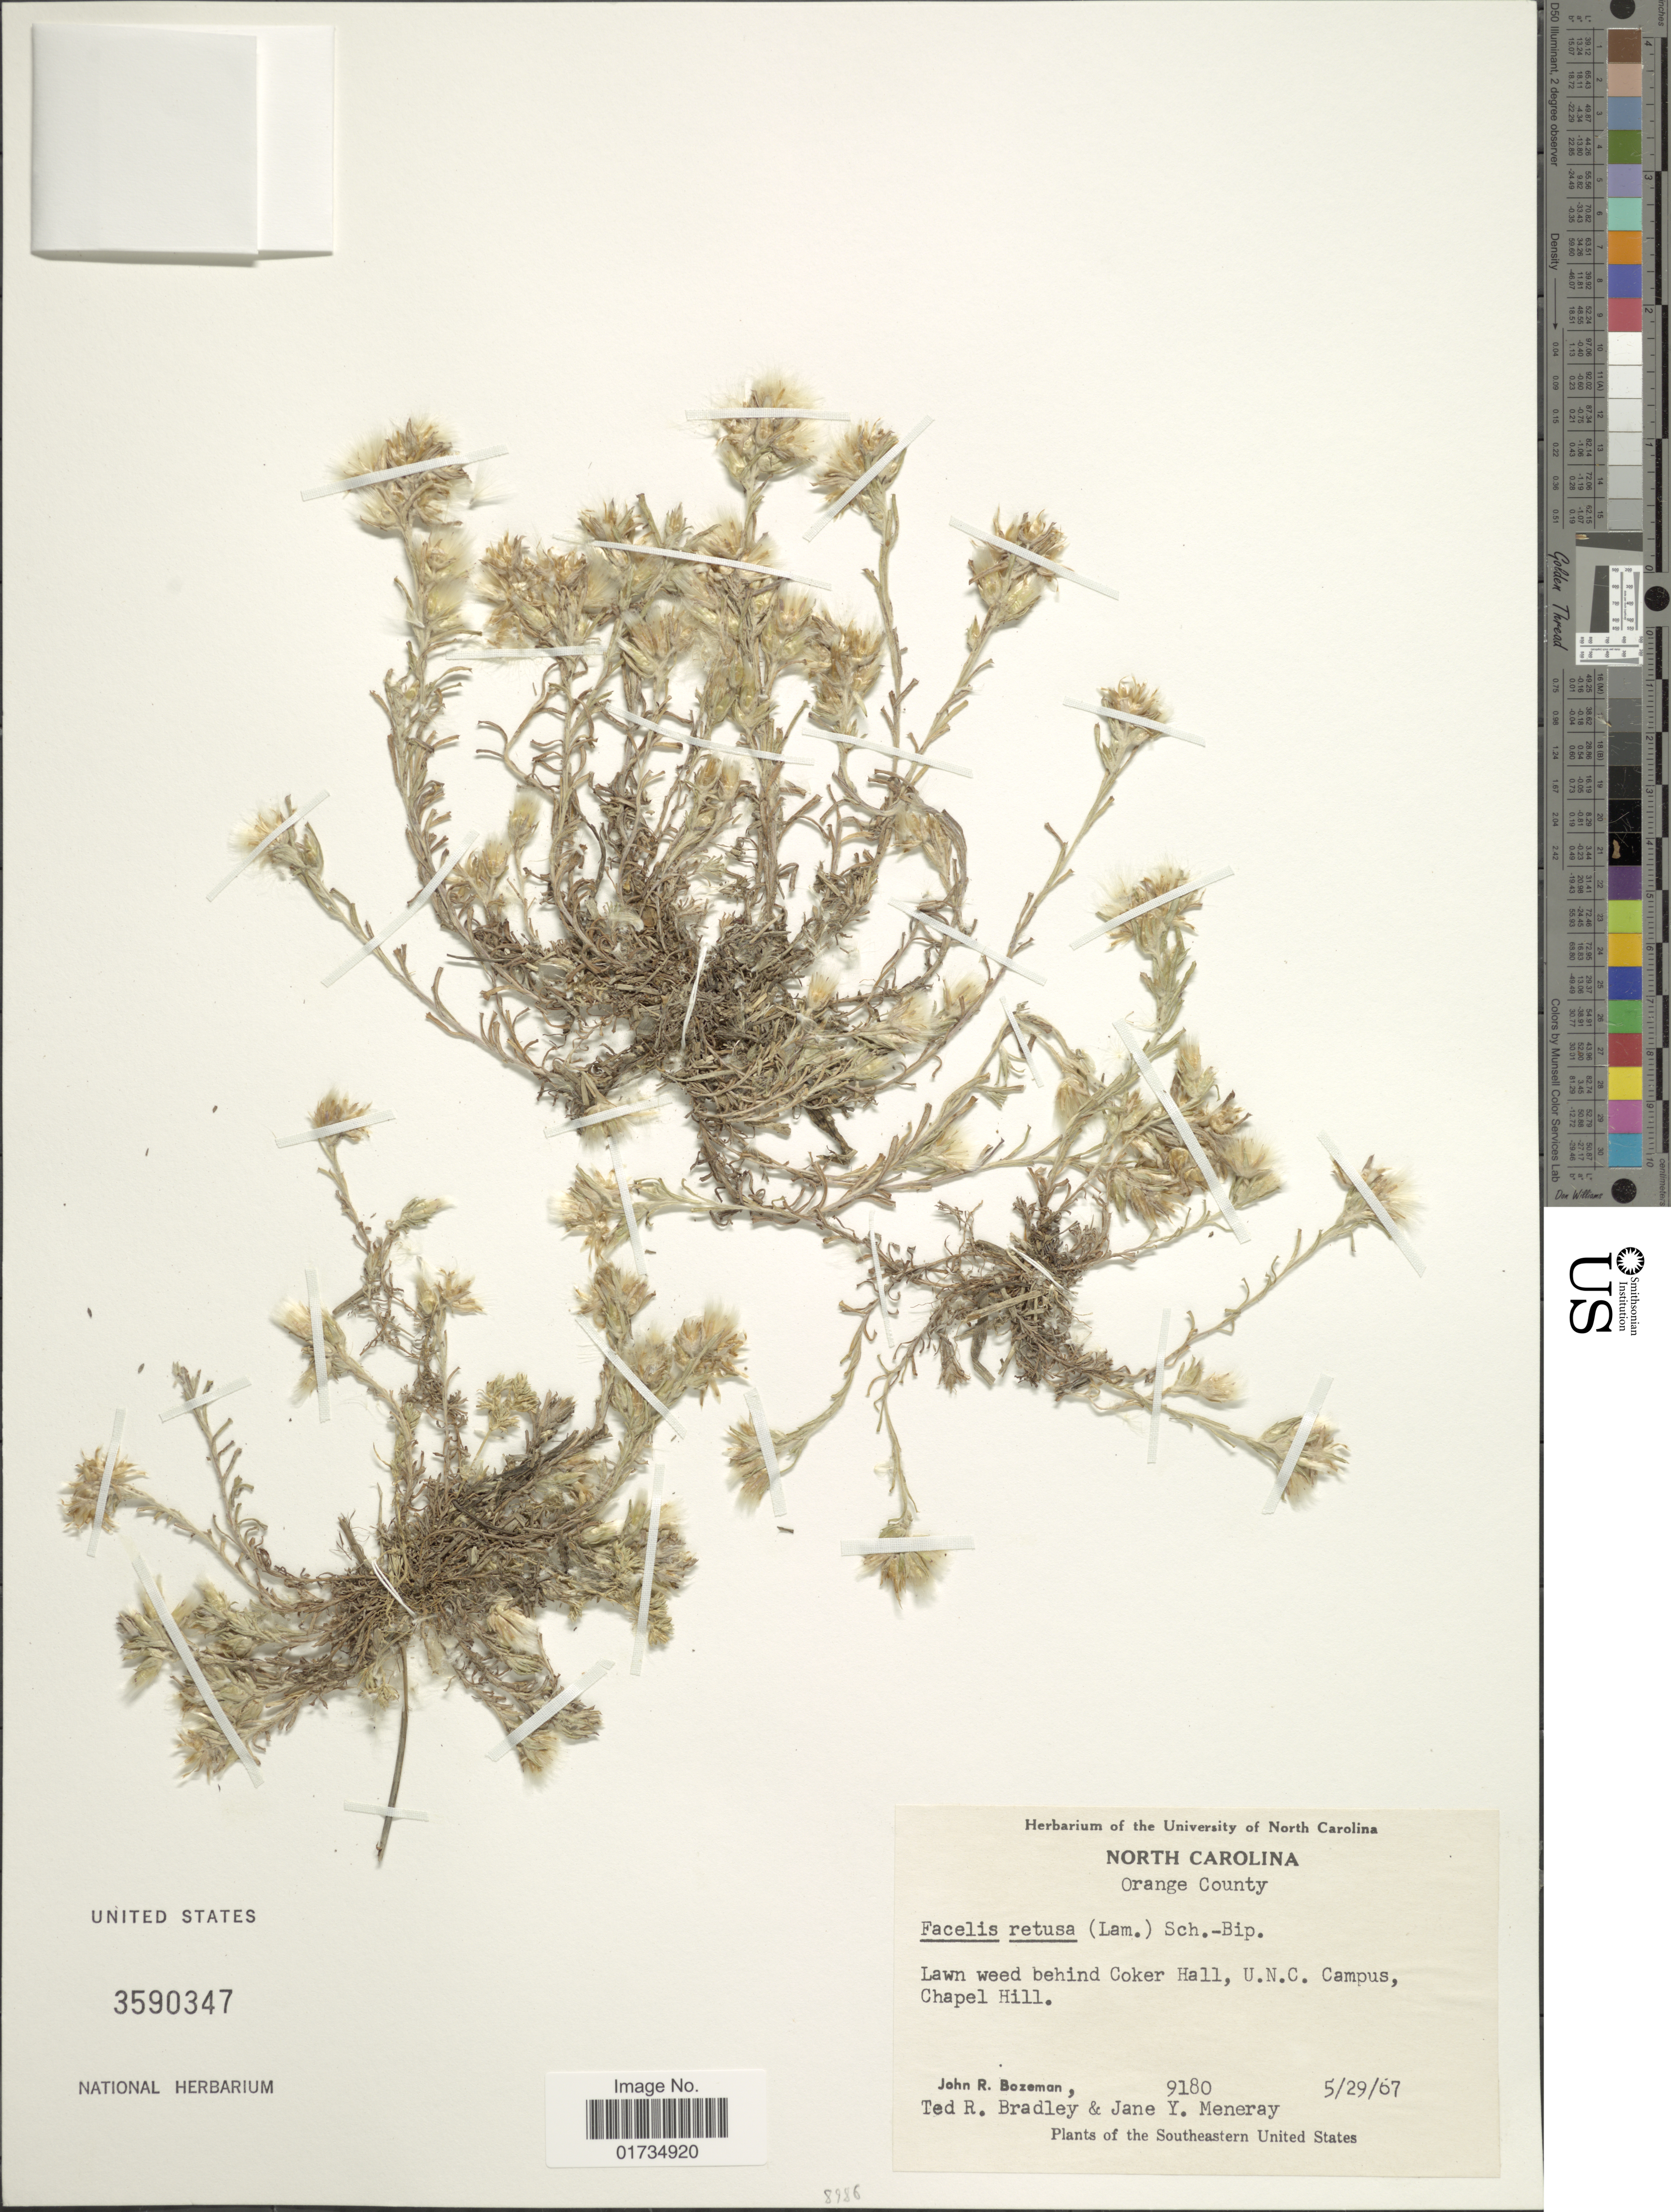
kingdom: Plantae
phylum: Tracheophyta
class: Magnoliopsida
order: Asterales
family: Asteraceae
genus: Facelis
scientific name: Facelis retusa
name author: (Lam.) Sch. Bip.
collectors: J. R. Bozeman, T. R. Bradley & J. Meneray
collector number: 9180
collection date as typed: Transcribed d/m/y: 29/5/67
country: United States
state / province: North Carolina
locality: North Carolina. Orange County. Lawn weed behind Coker Hall, U.N.C. Campus, Chapel Hill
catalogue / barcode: US 3590347